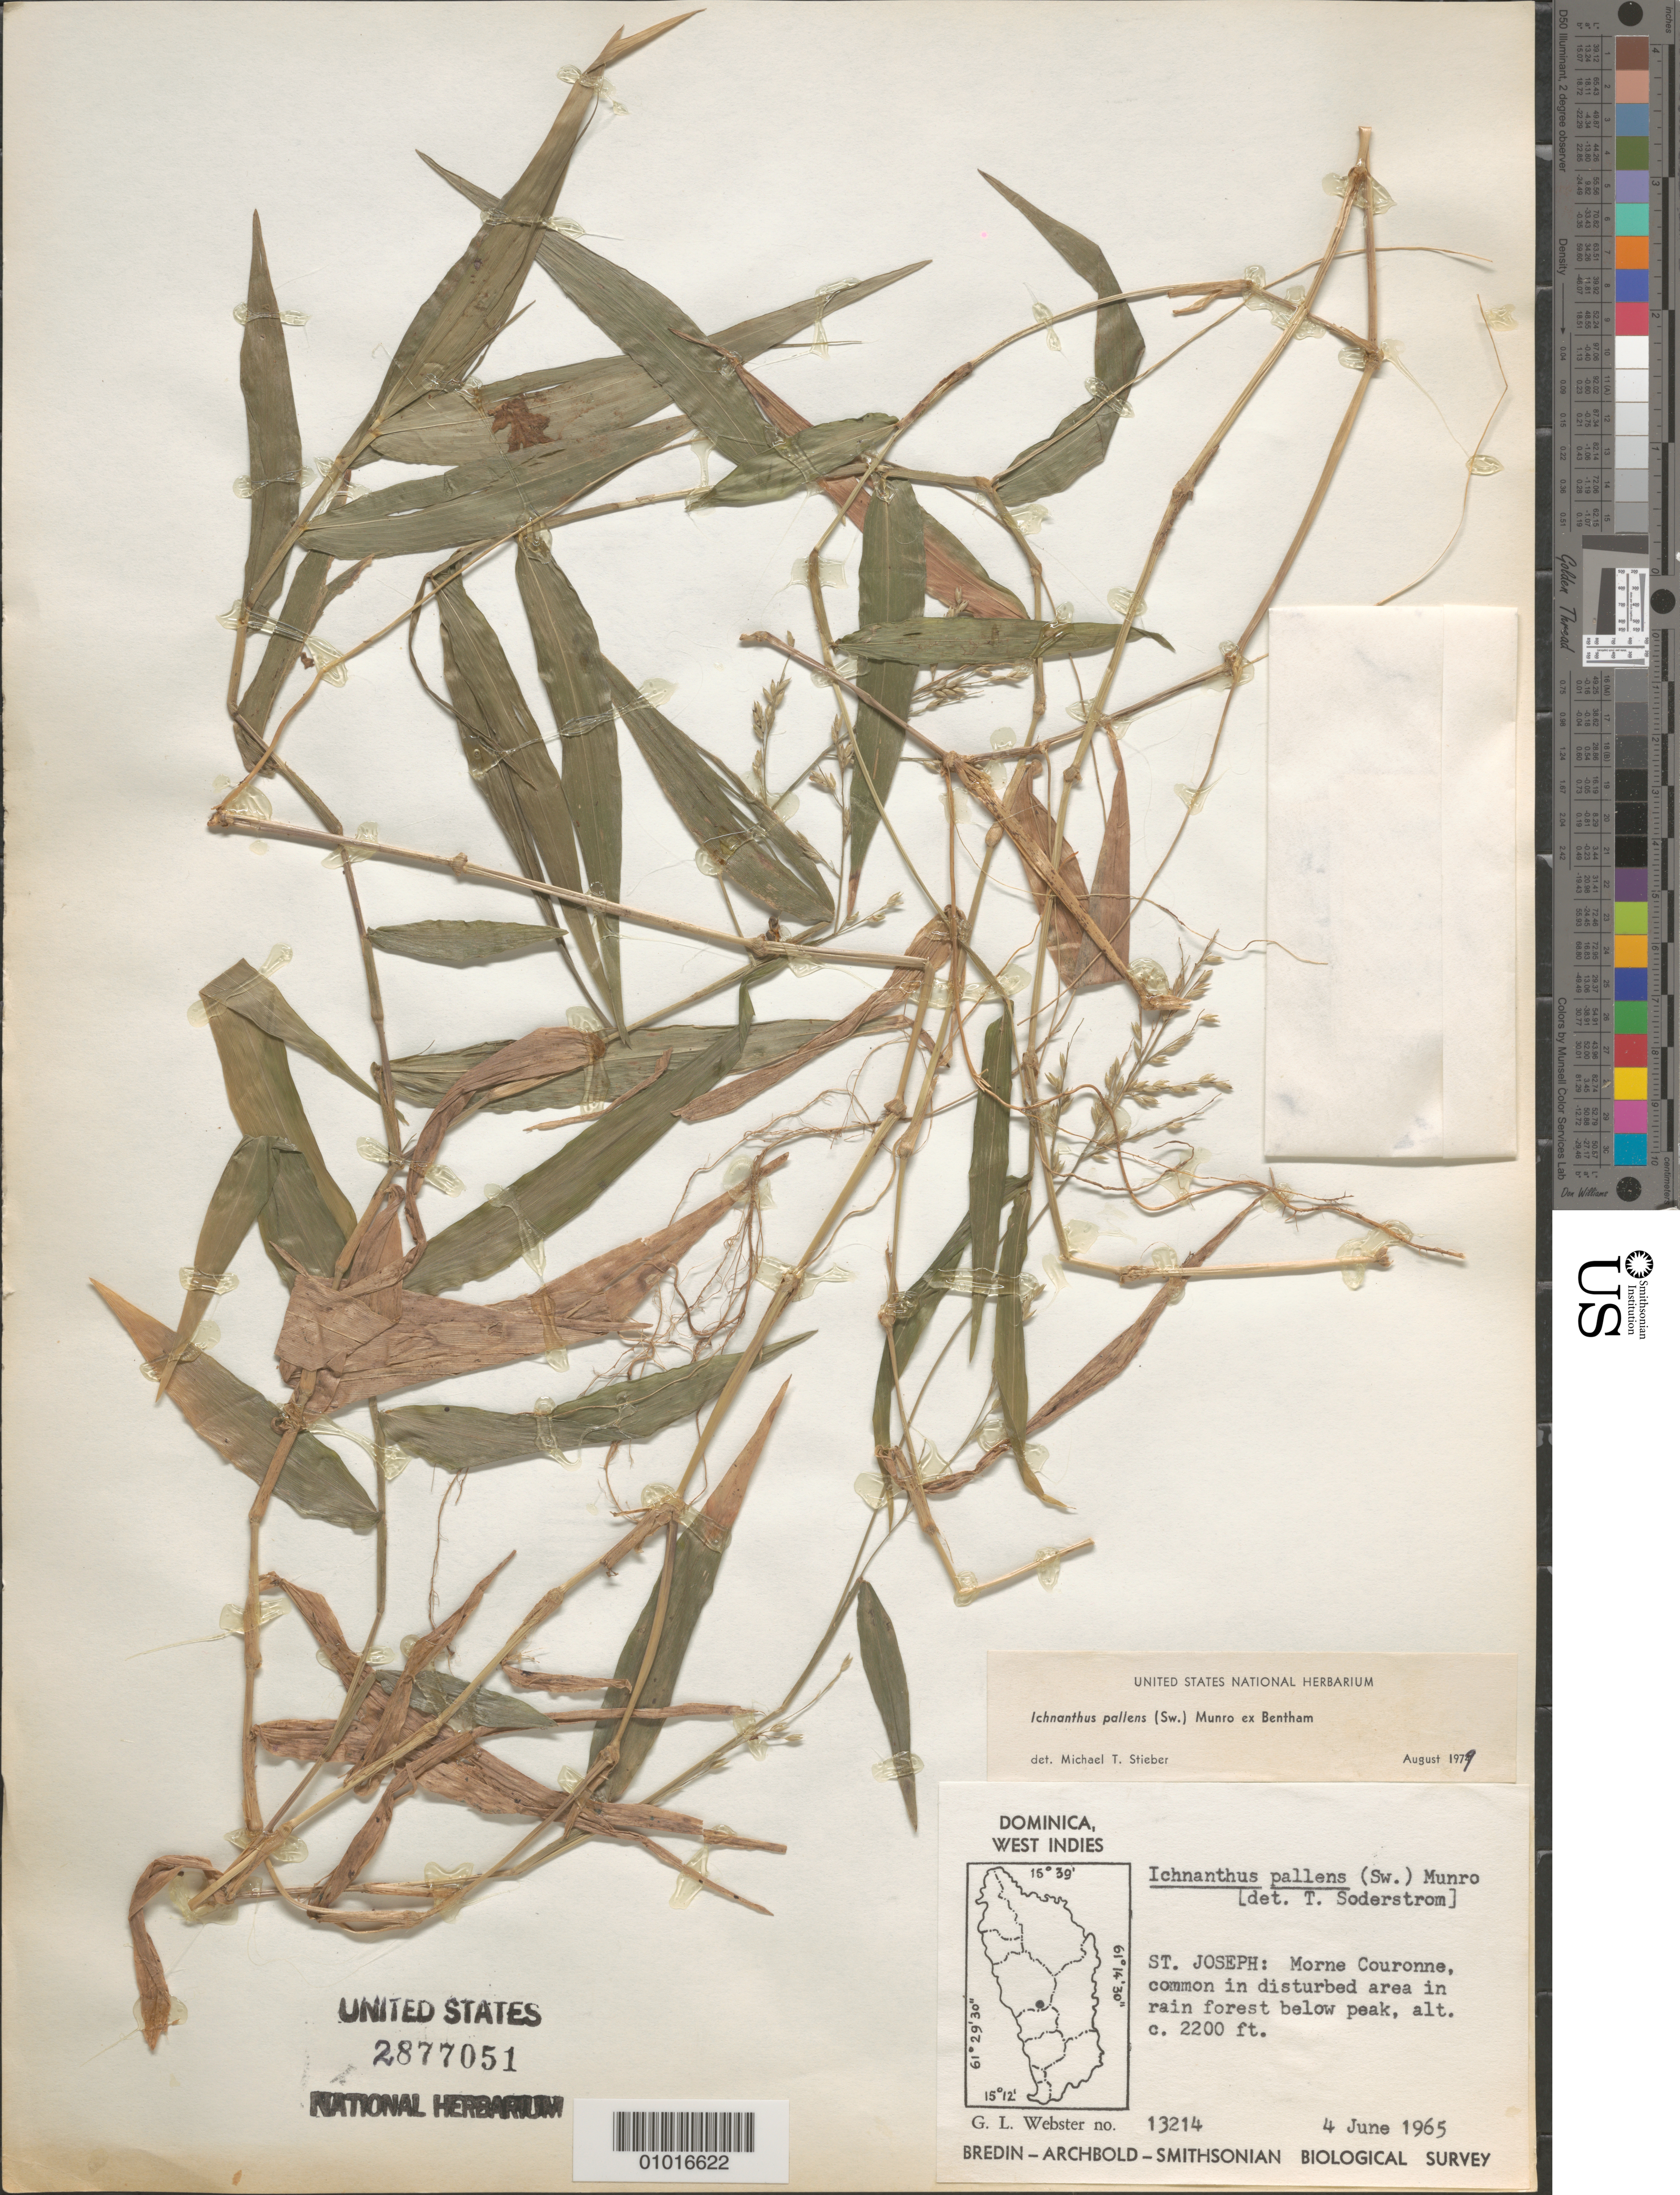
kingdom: Plantae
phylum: Tracheophyta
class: Liliopsida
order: Poales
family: Poaceae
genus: Ichnanthus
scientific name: Ichnanthus pallens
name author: (Sw.) Munro ex Benth.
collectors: G. L. Webster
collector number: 13214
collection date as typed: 04 Jun 1965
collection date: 1965-06-04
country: Dominica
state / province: St. Joseph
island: Dominica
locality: Morne Couronne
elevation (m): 671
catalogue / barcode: US 2877051